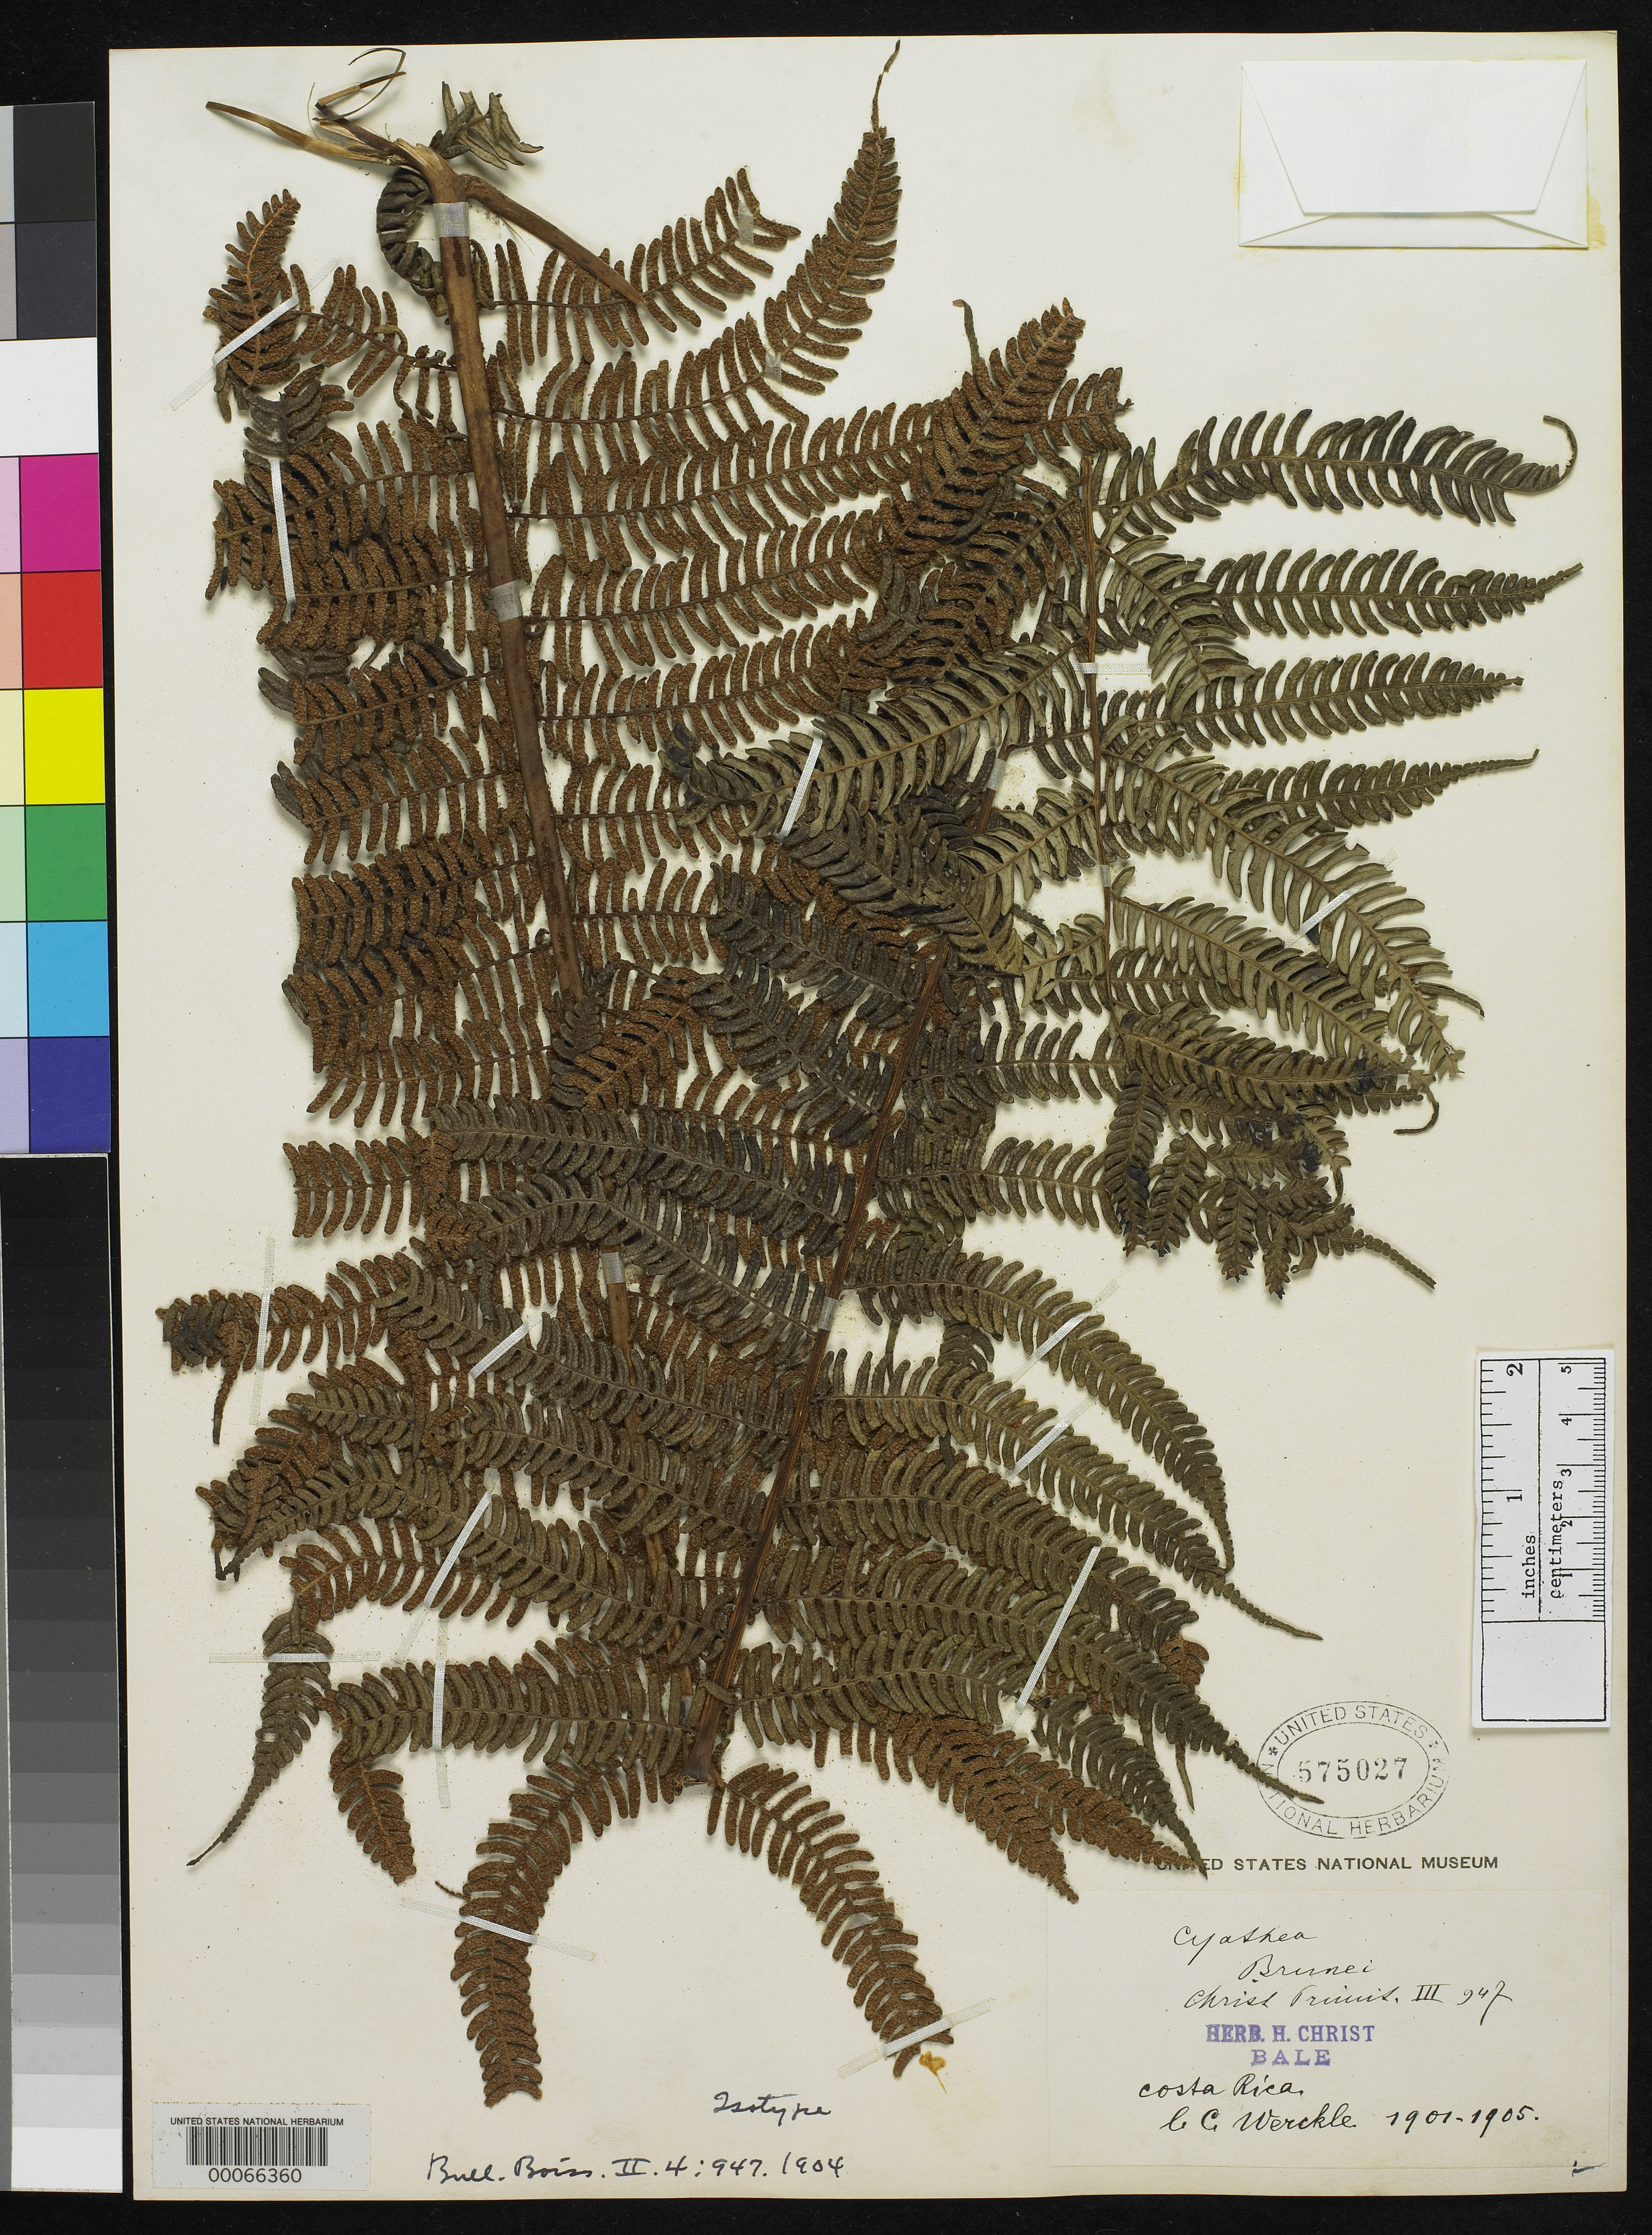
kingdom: Plantae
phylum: Tracheophyta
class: Polypodiopsida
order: Cyatheales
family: Cyatheaceae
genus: Cyathea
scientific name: Cyathea brunei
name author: Christ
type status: Type Collection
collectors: C. C Wercklé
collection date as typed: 1901 to -- --- 1905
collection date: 1901/1905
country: Costa Rica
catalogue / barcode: US 575027